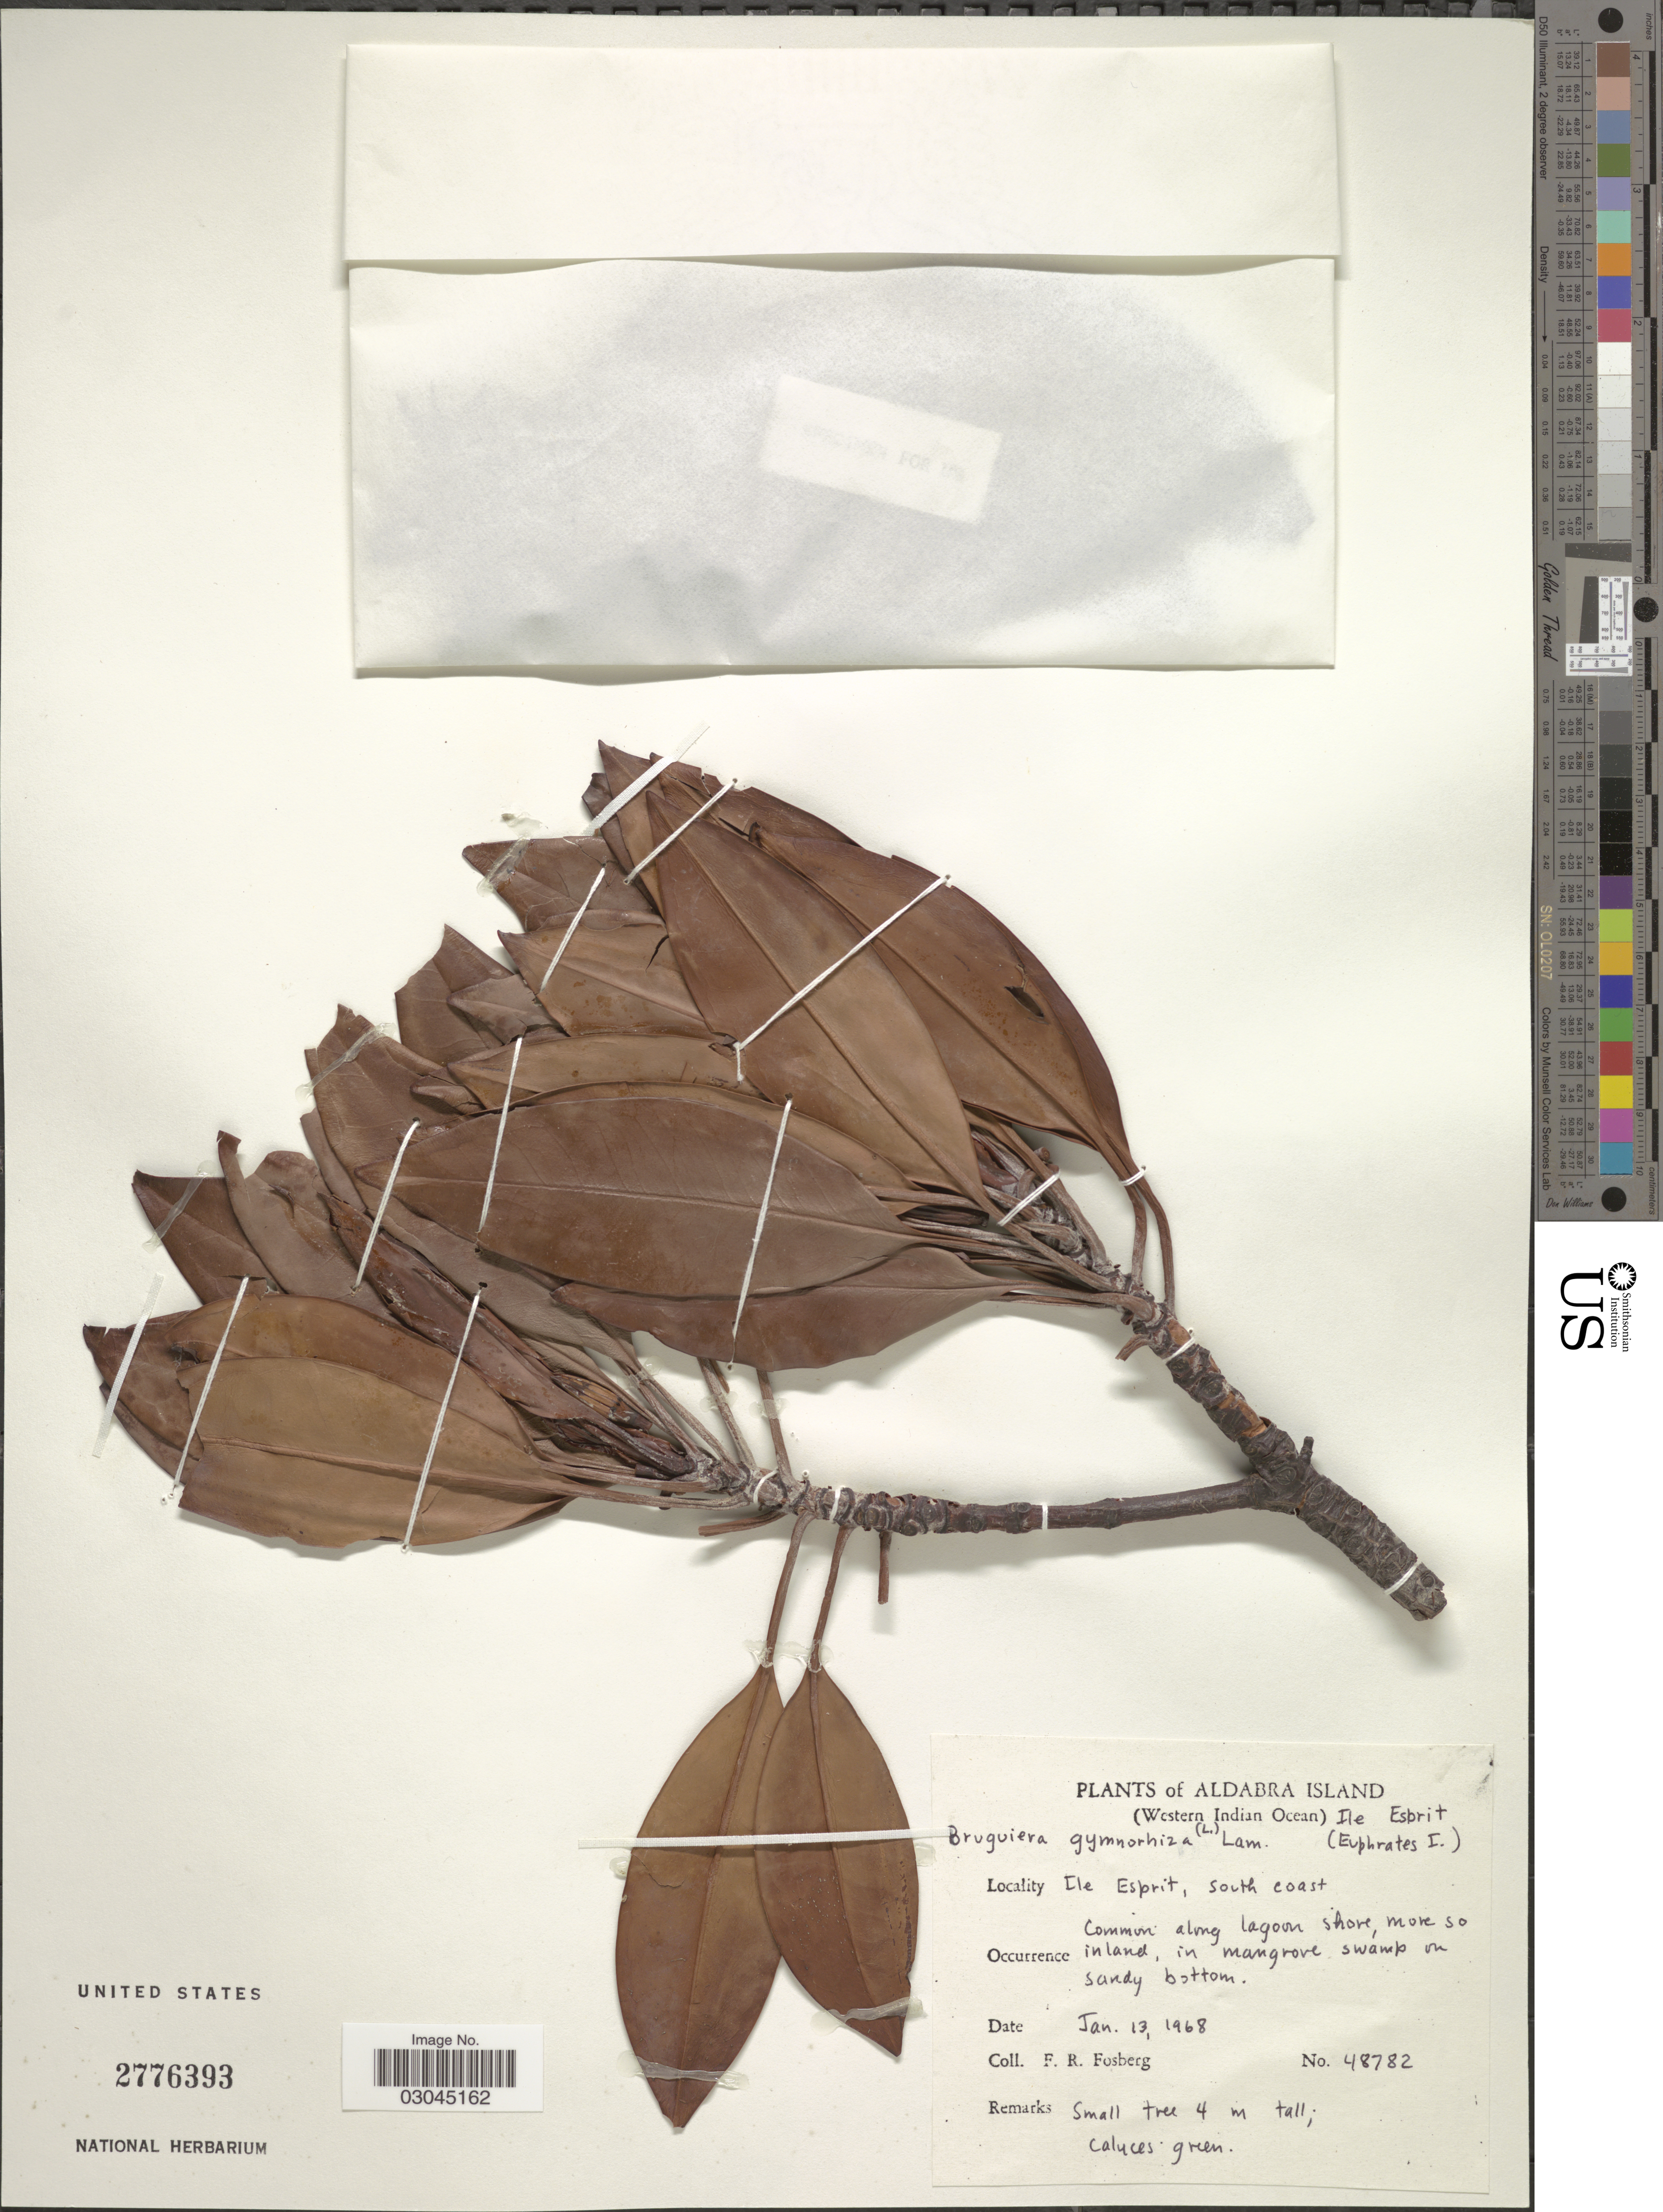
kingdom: Plantae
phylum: Tracheophyta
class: Magnoliopsida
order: Malpighiales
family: Rhizophoraceae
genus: Bruguiera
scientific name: Bruguiera gymnorhiza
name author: (L.) Savigny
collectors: F. R. Fosberg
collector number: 48782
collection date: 1968-01-13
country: Seychelles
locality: Aldabra Island. (Western Indian Ocean) Ile Esprit (Euphrates I.). Ile Esprit, south coast.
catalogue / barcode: US 2776393